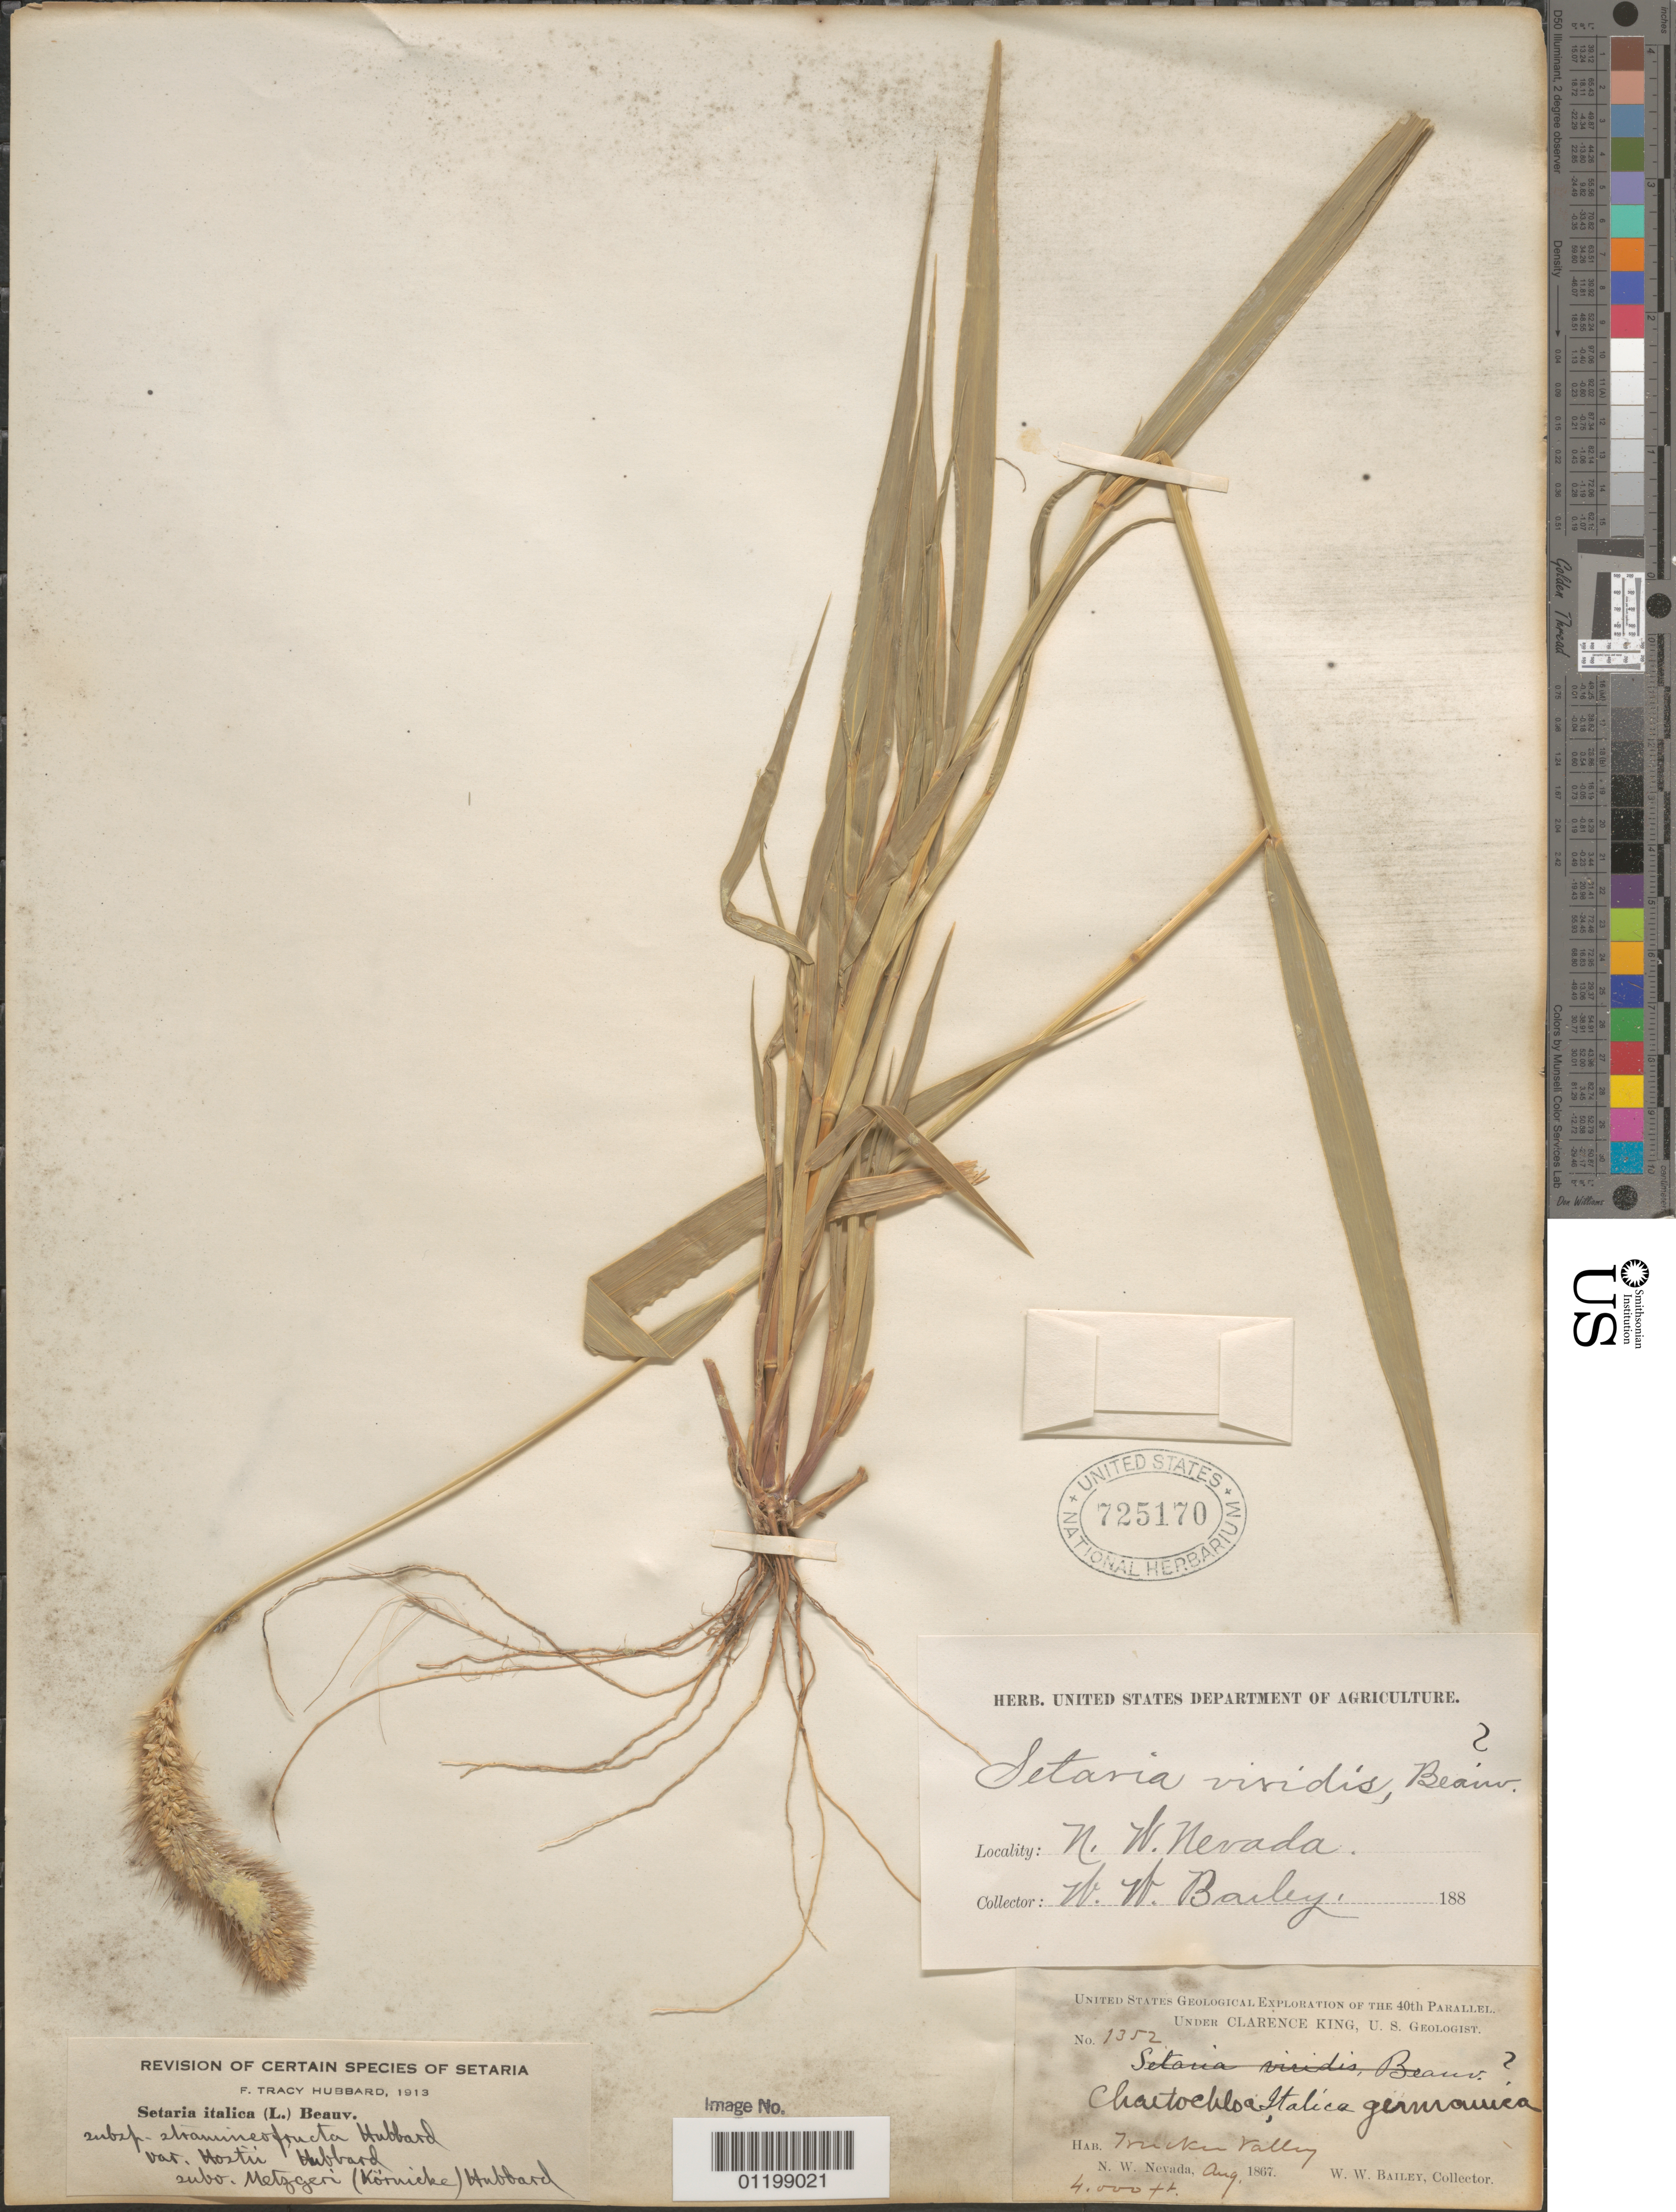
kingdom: Plantae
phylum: Tracheophyta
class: Liliopsida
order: Poales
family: Poaceae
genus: Setaria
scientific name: Setaria italica subsp. stramineofructa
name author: F.T. Hubb.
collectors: W. W. Bailey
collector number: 1352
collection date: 1867-08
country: United States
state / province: Nevada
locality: Truckee Valley, N.W. Nevada.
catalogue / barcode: US 725170